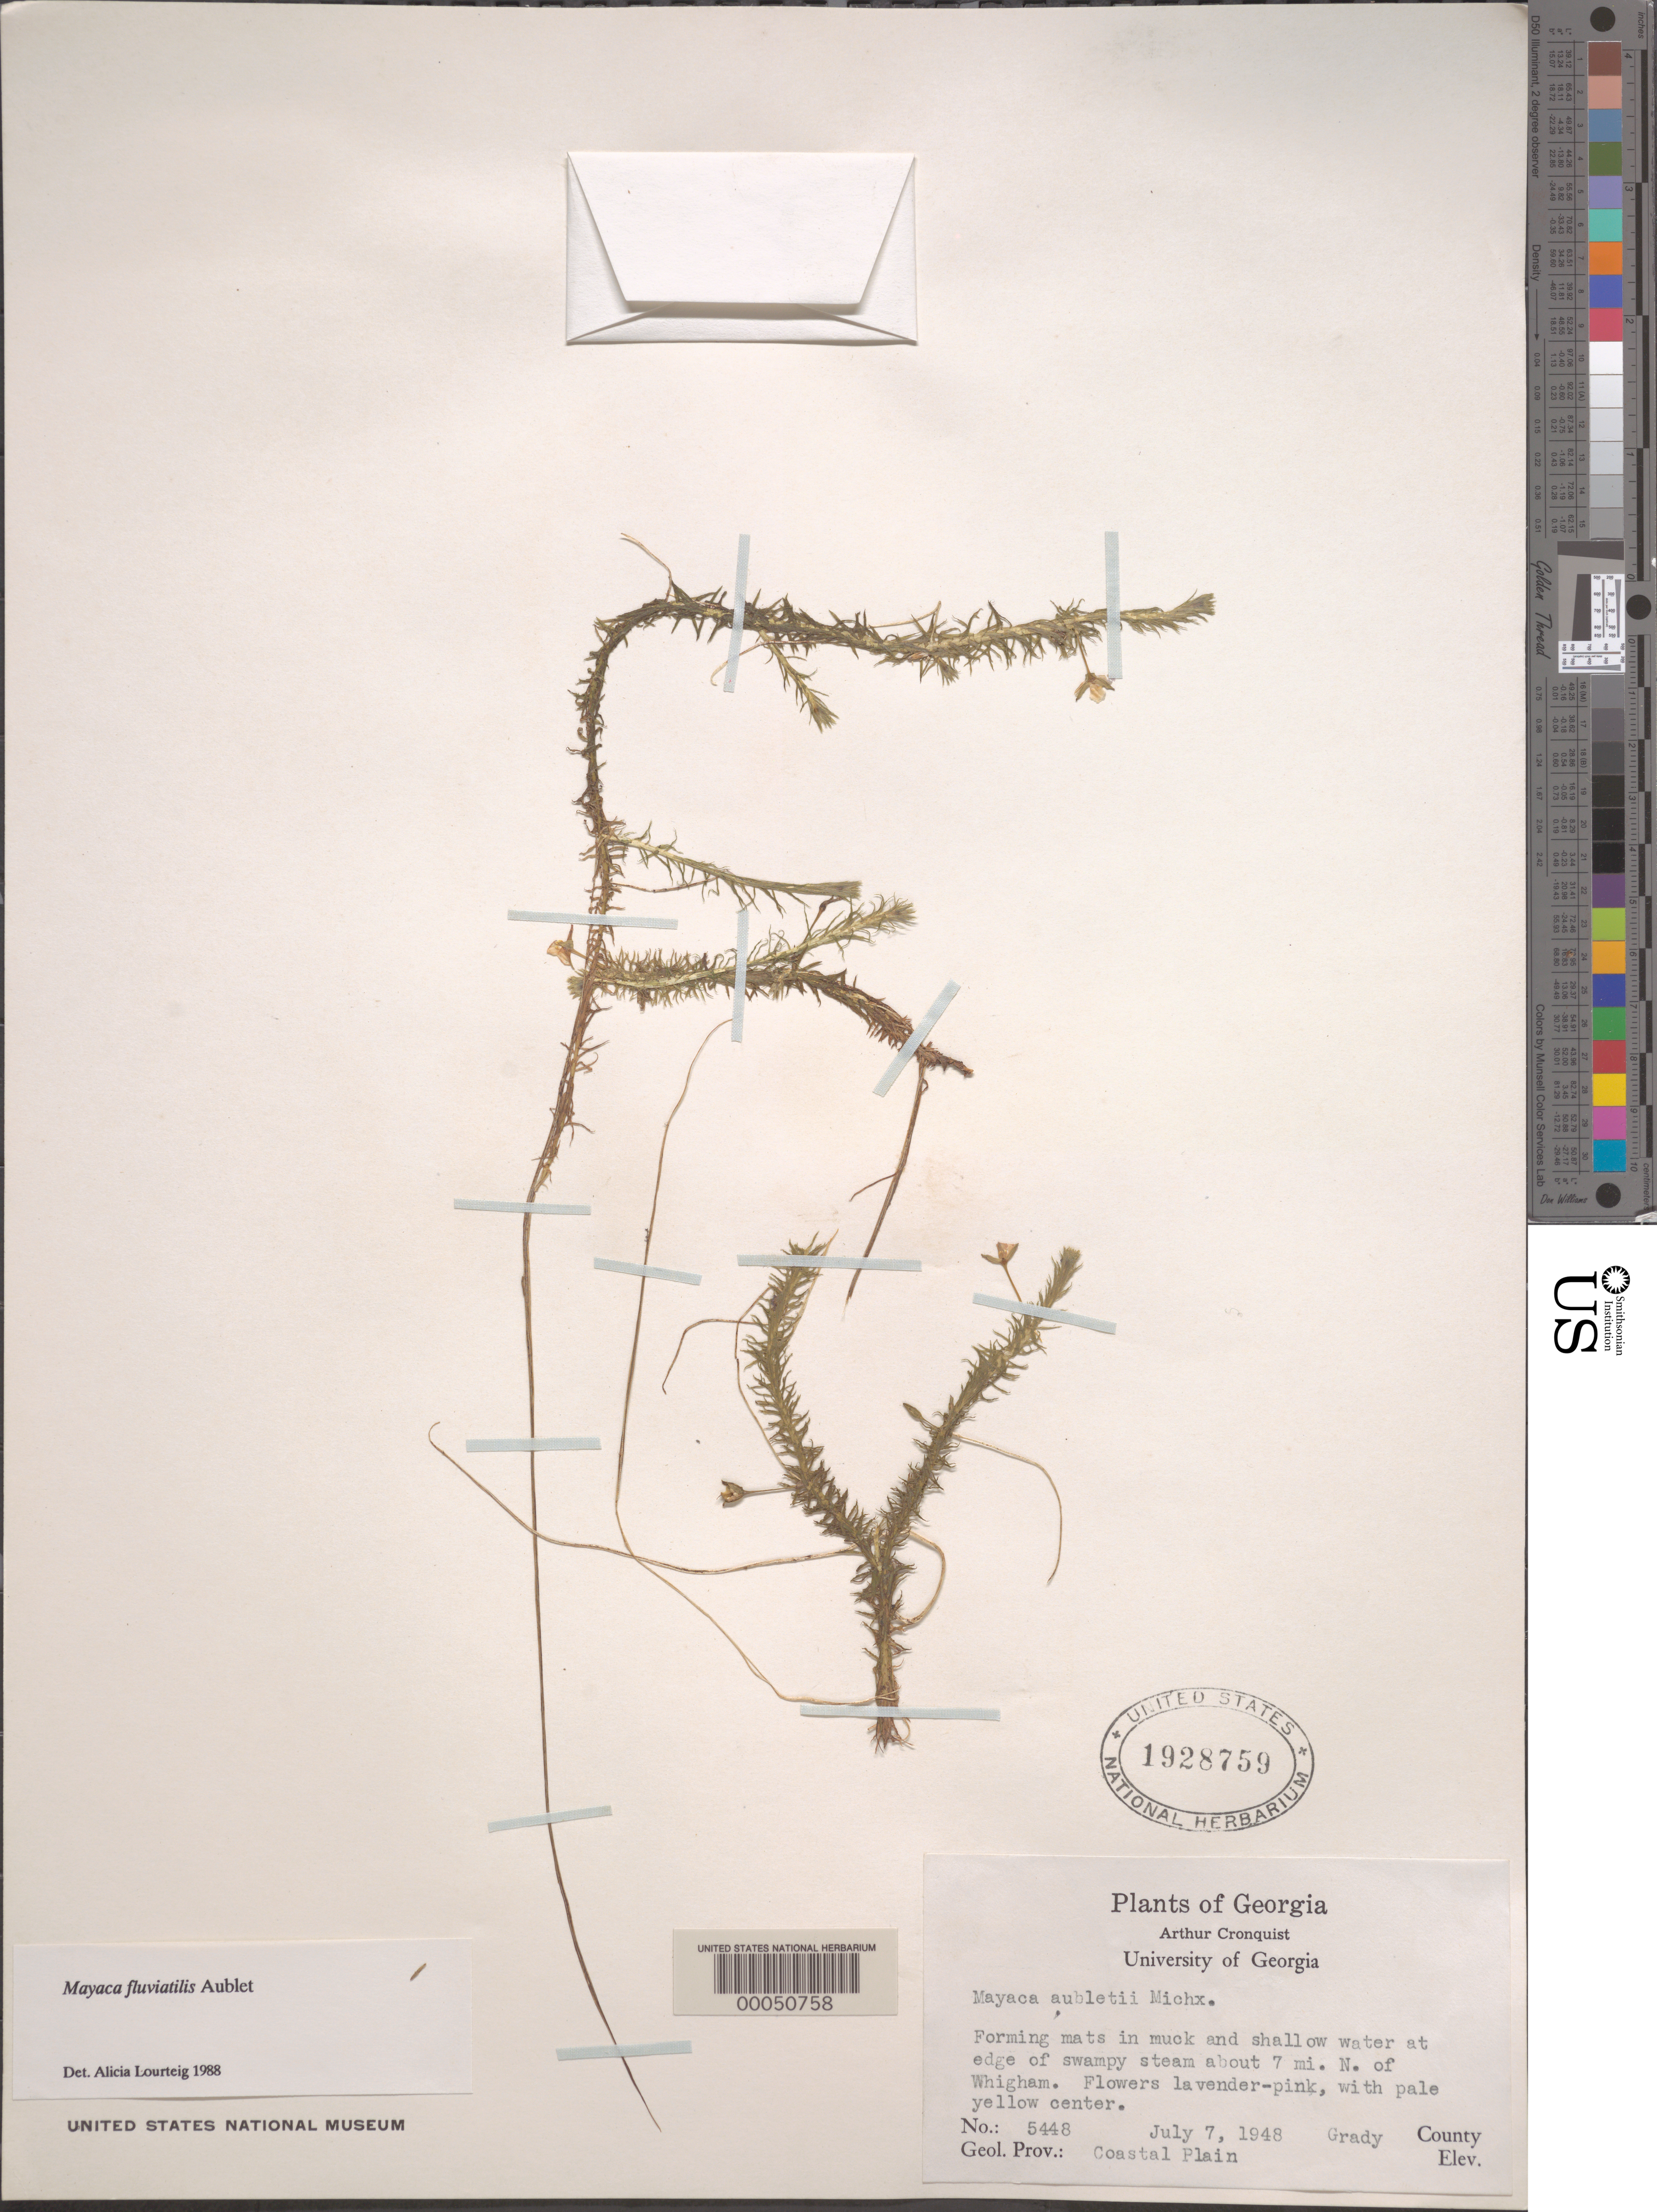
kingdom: Plantae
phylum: Tracheophyta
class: Liliopsida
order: Poales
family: Mayacaceae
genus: Mayaca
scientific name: Mayaca fluviatilis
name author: Aubl.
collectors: A. J. Cronquist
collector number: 5448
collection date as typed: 07 Jul 1948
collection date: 1948-07-07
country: United States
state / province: Georgia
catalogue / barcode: US 1928759